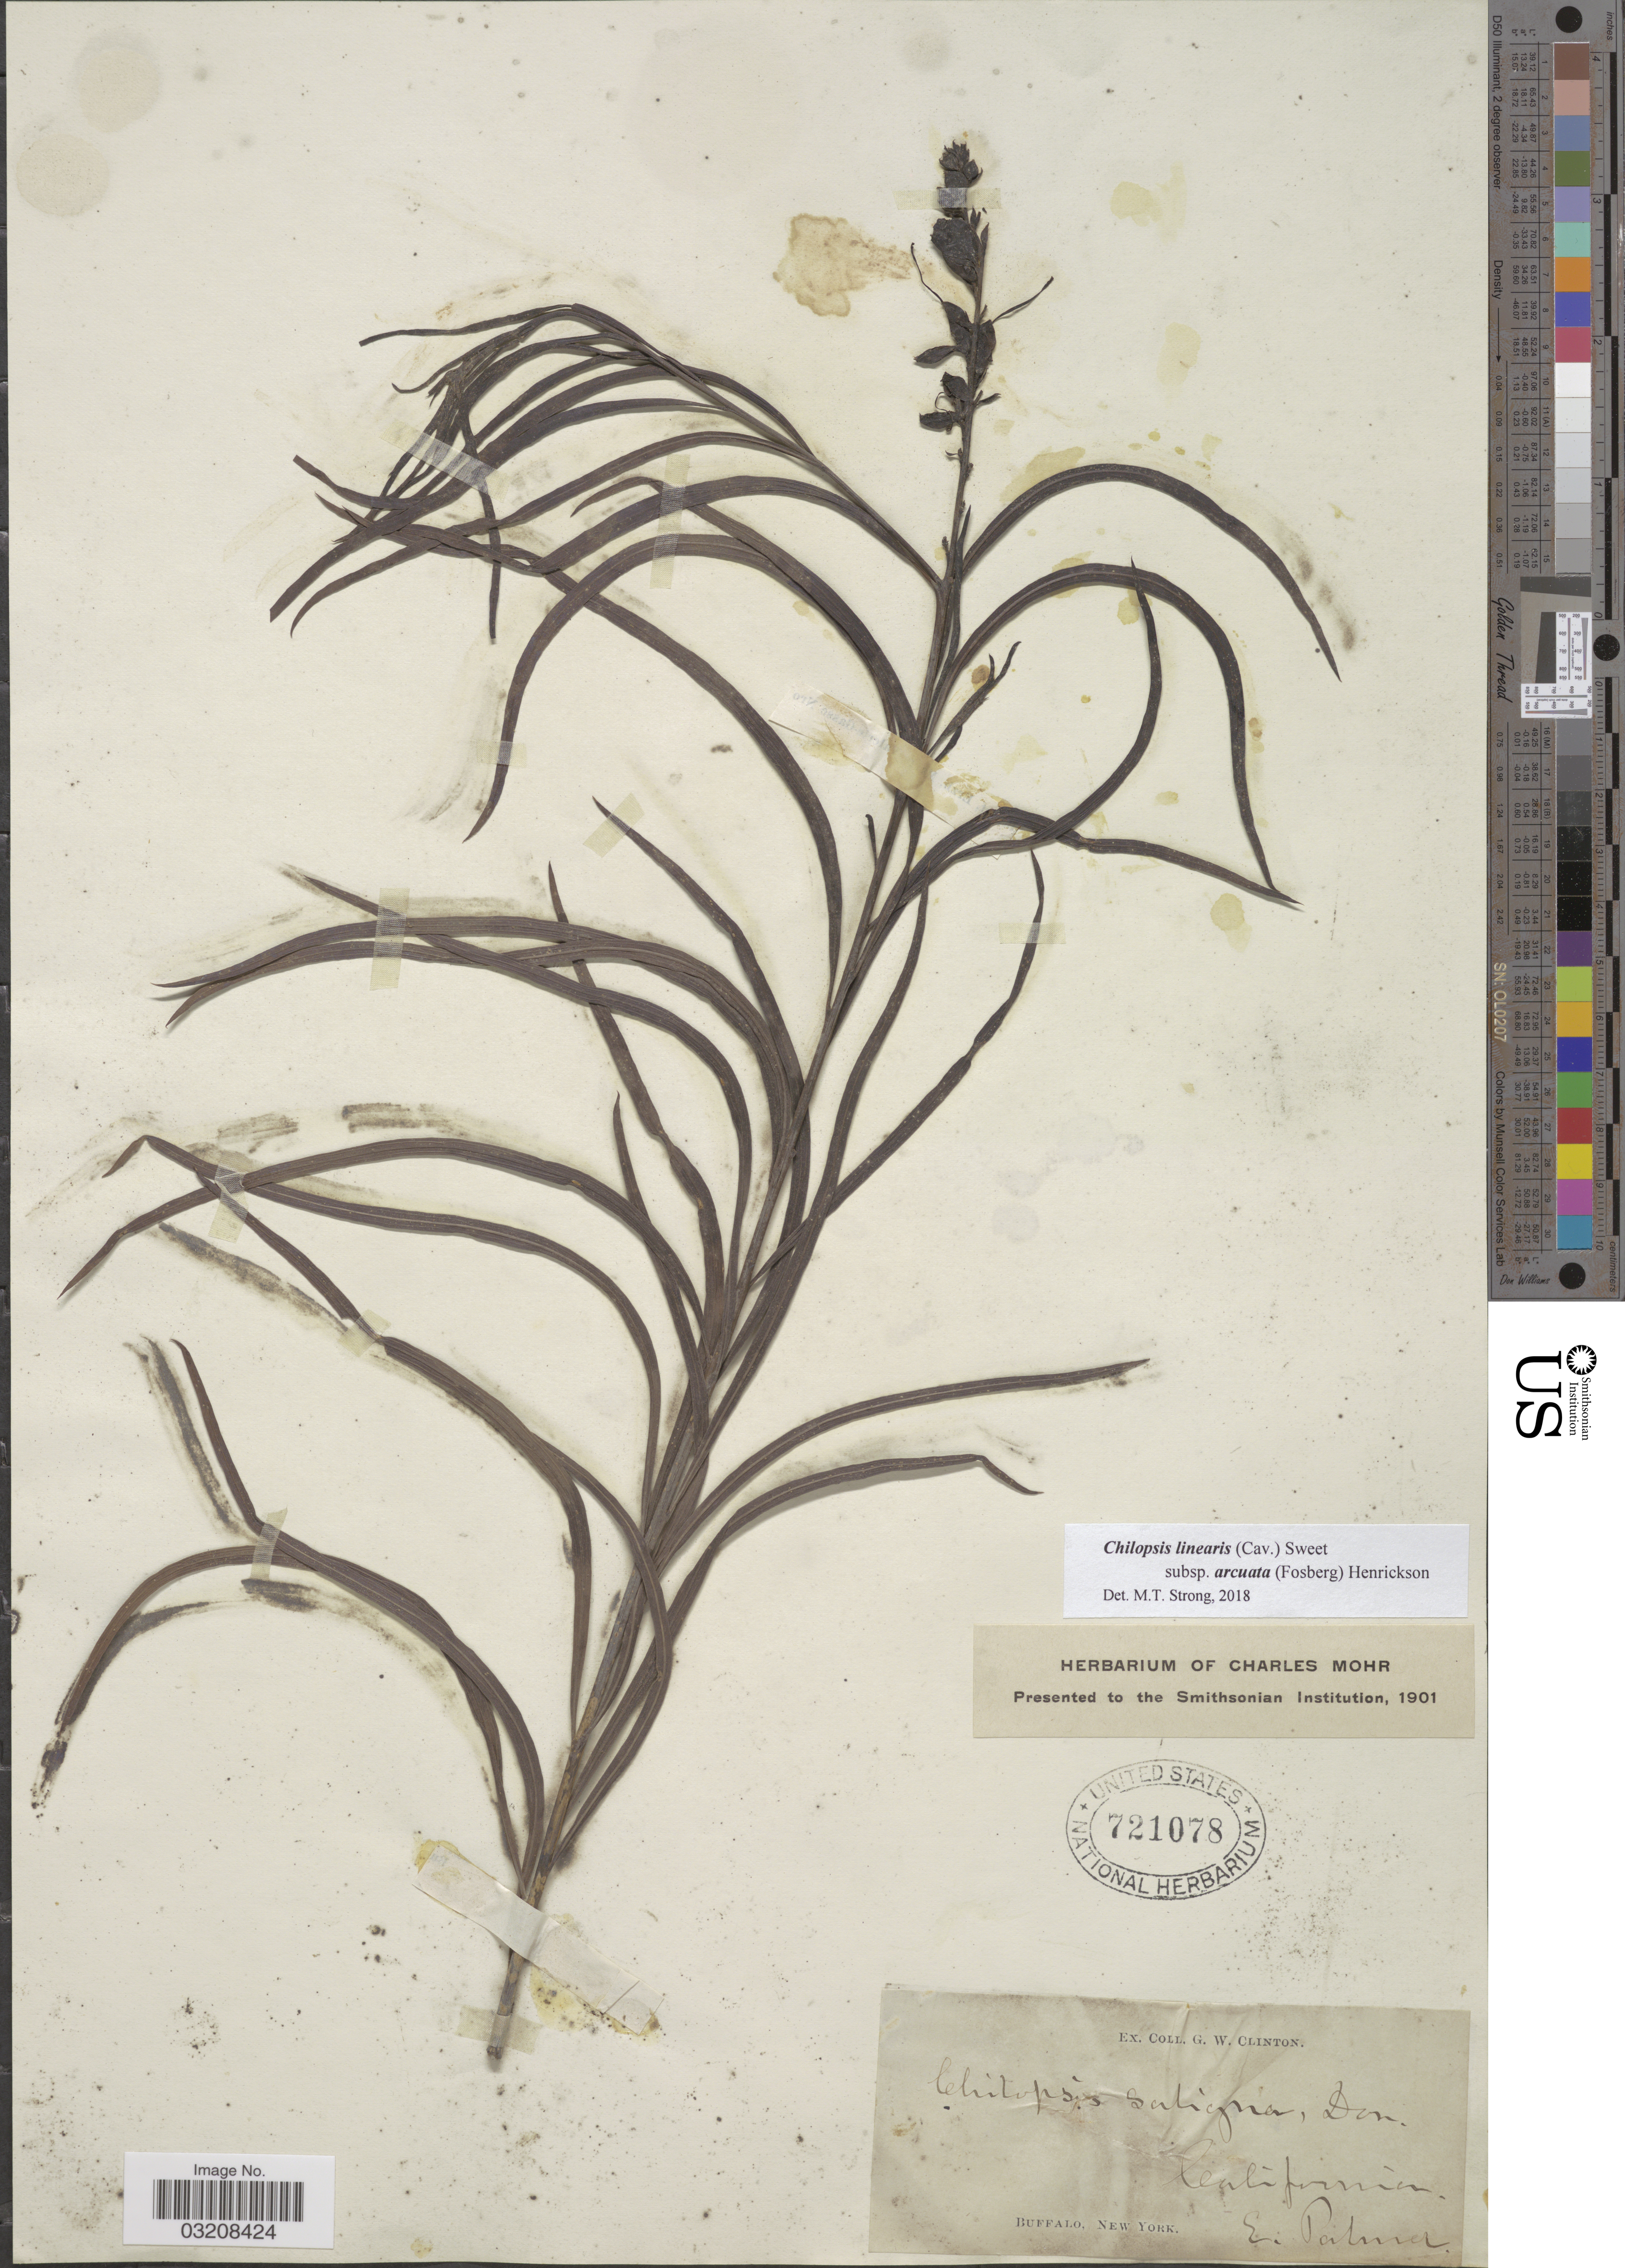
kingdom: Plantae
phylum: Tracheophyta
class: Magnoliopsida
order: Lamiales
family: Bignoniaceae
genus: Chilopsis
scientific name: Chilopsis linearis subsp. arcuata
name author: (Fosberg) Henrickson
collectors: E. Palmer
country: United States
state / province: California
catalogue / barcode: US 721078